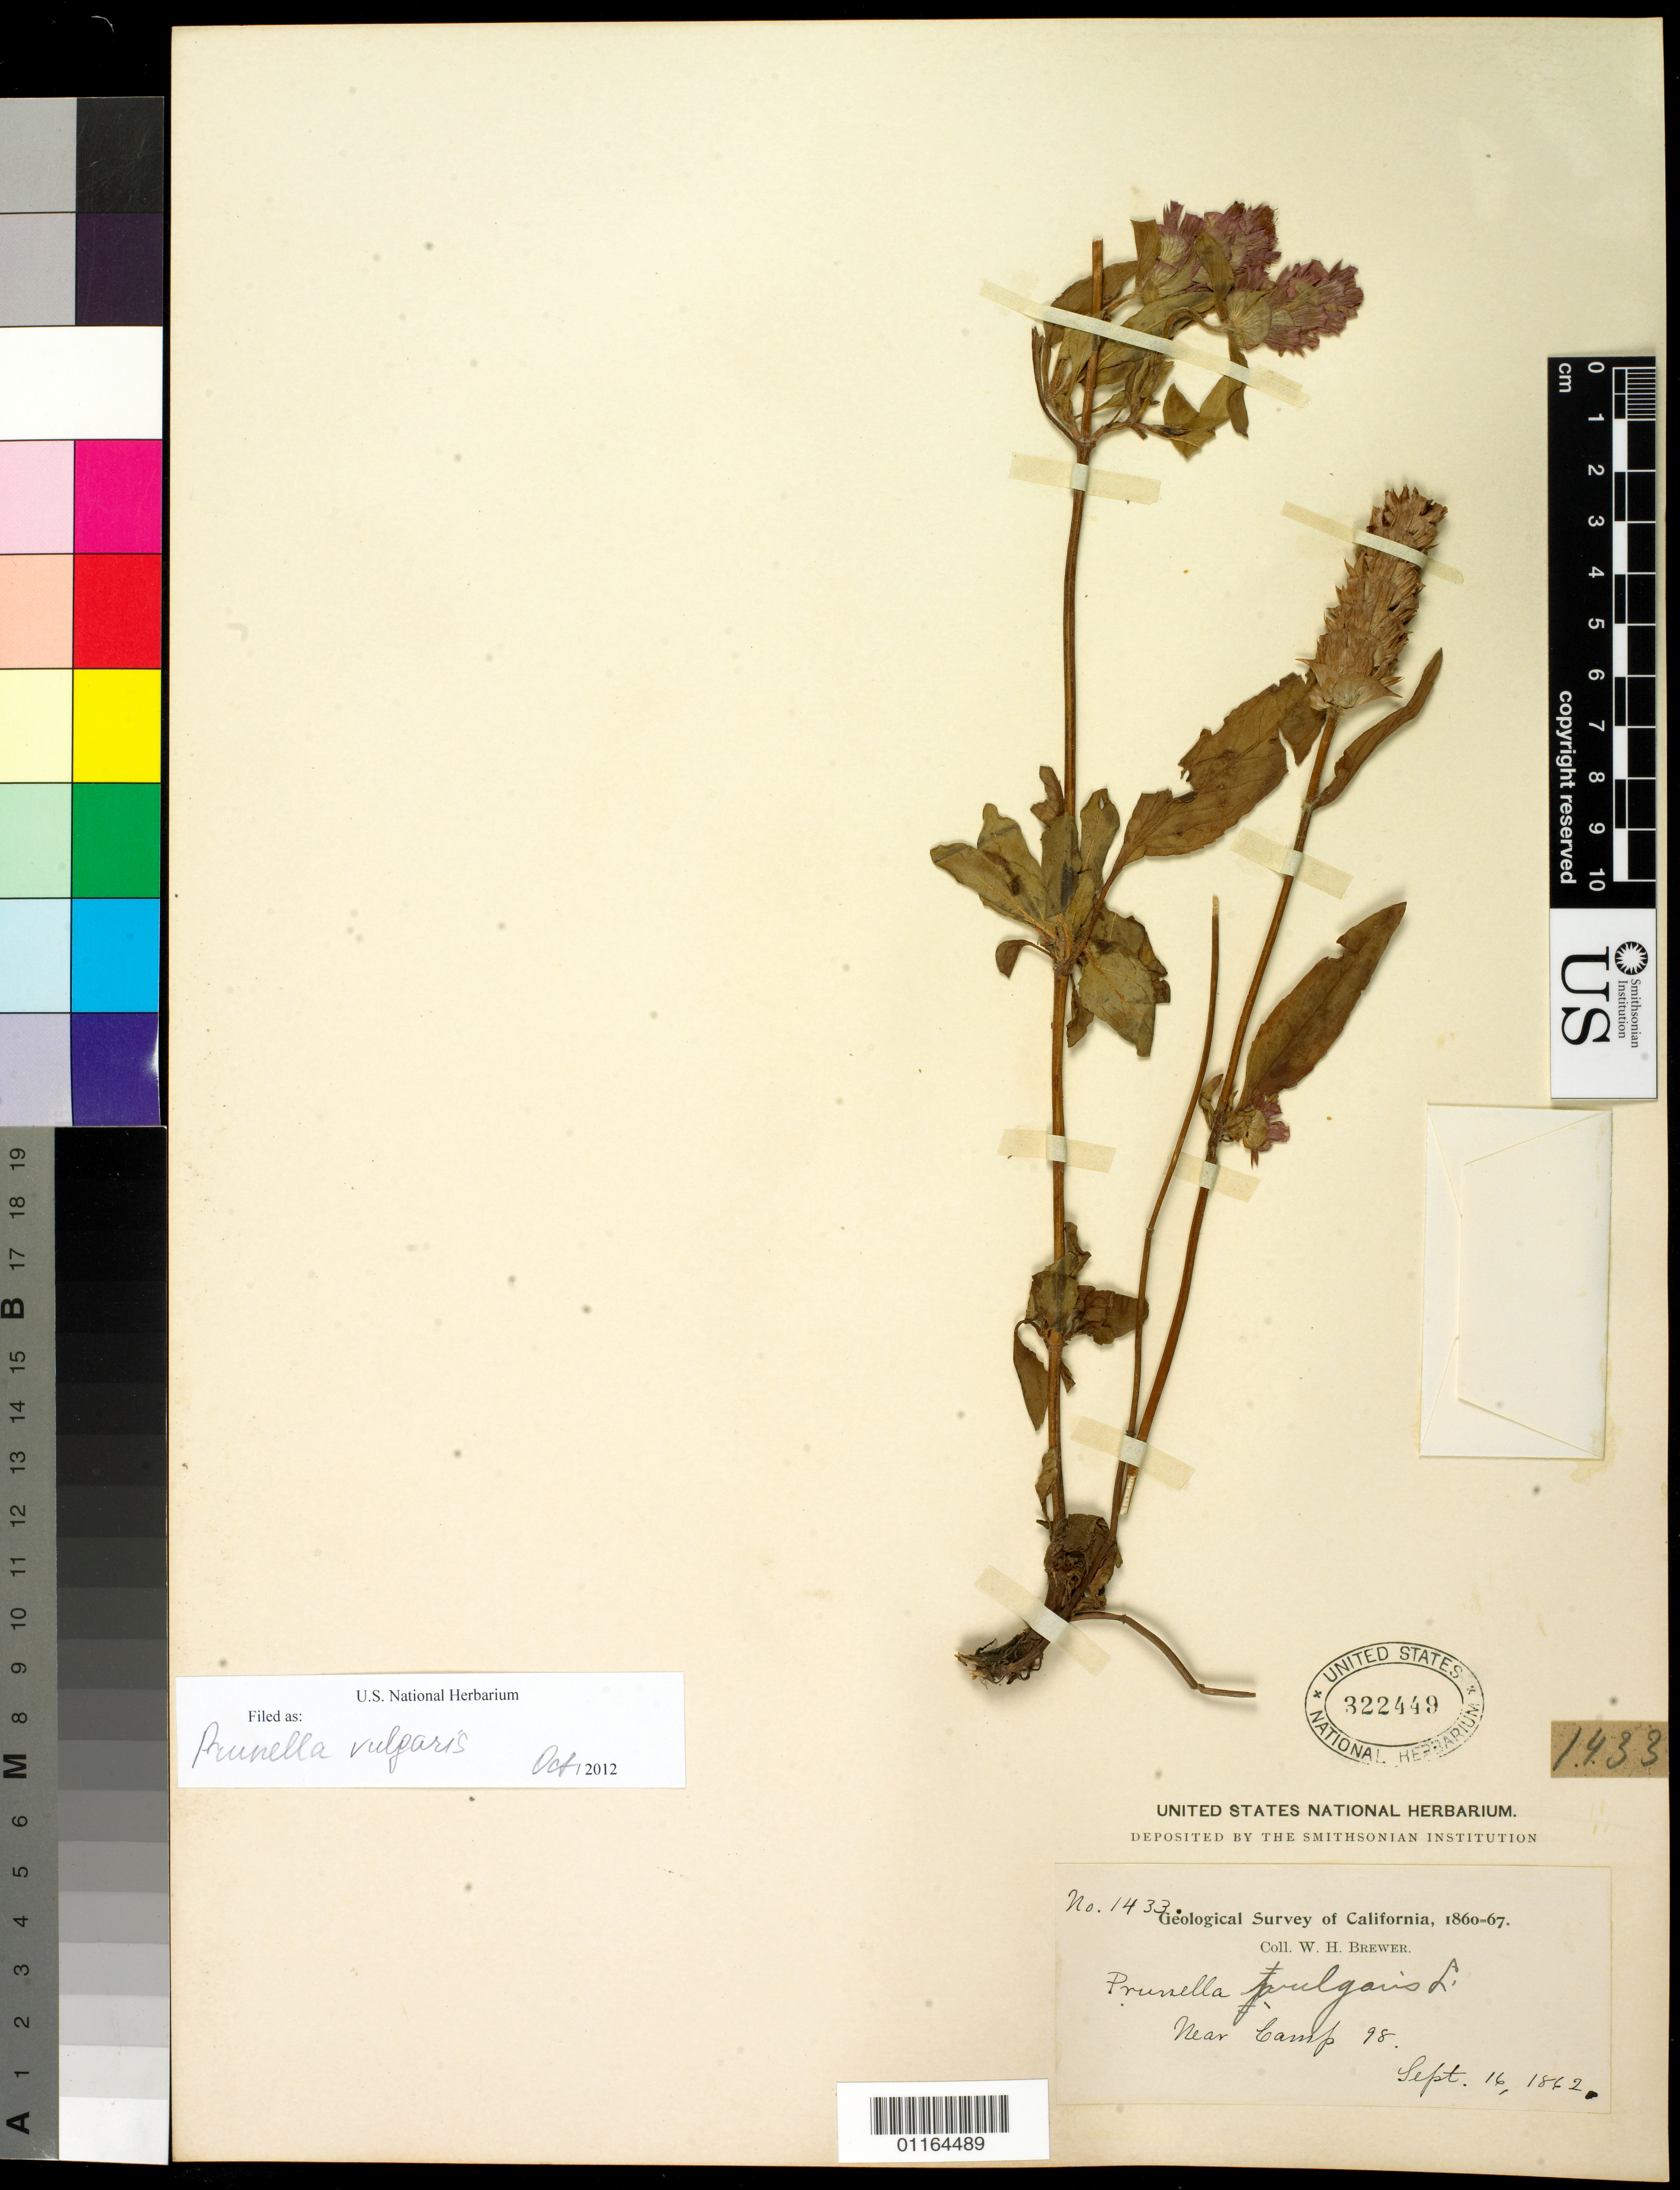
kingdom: Plantae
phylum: Tracheophyta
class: Magnoliopsida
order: Lamiales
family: Lamiaceae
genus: Prunella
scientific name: Prunella vulgaris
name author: L.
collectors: W. H. Brewer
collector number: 1433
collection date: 1863-09-16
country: United States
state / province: California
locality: near Camp 98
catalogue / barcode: US 322449